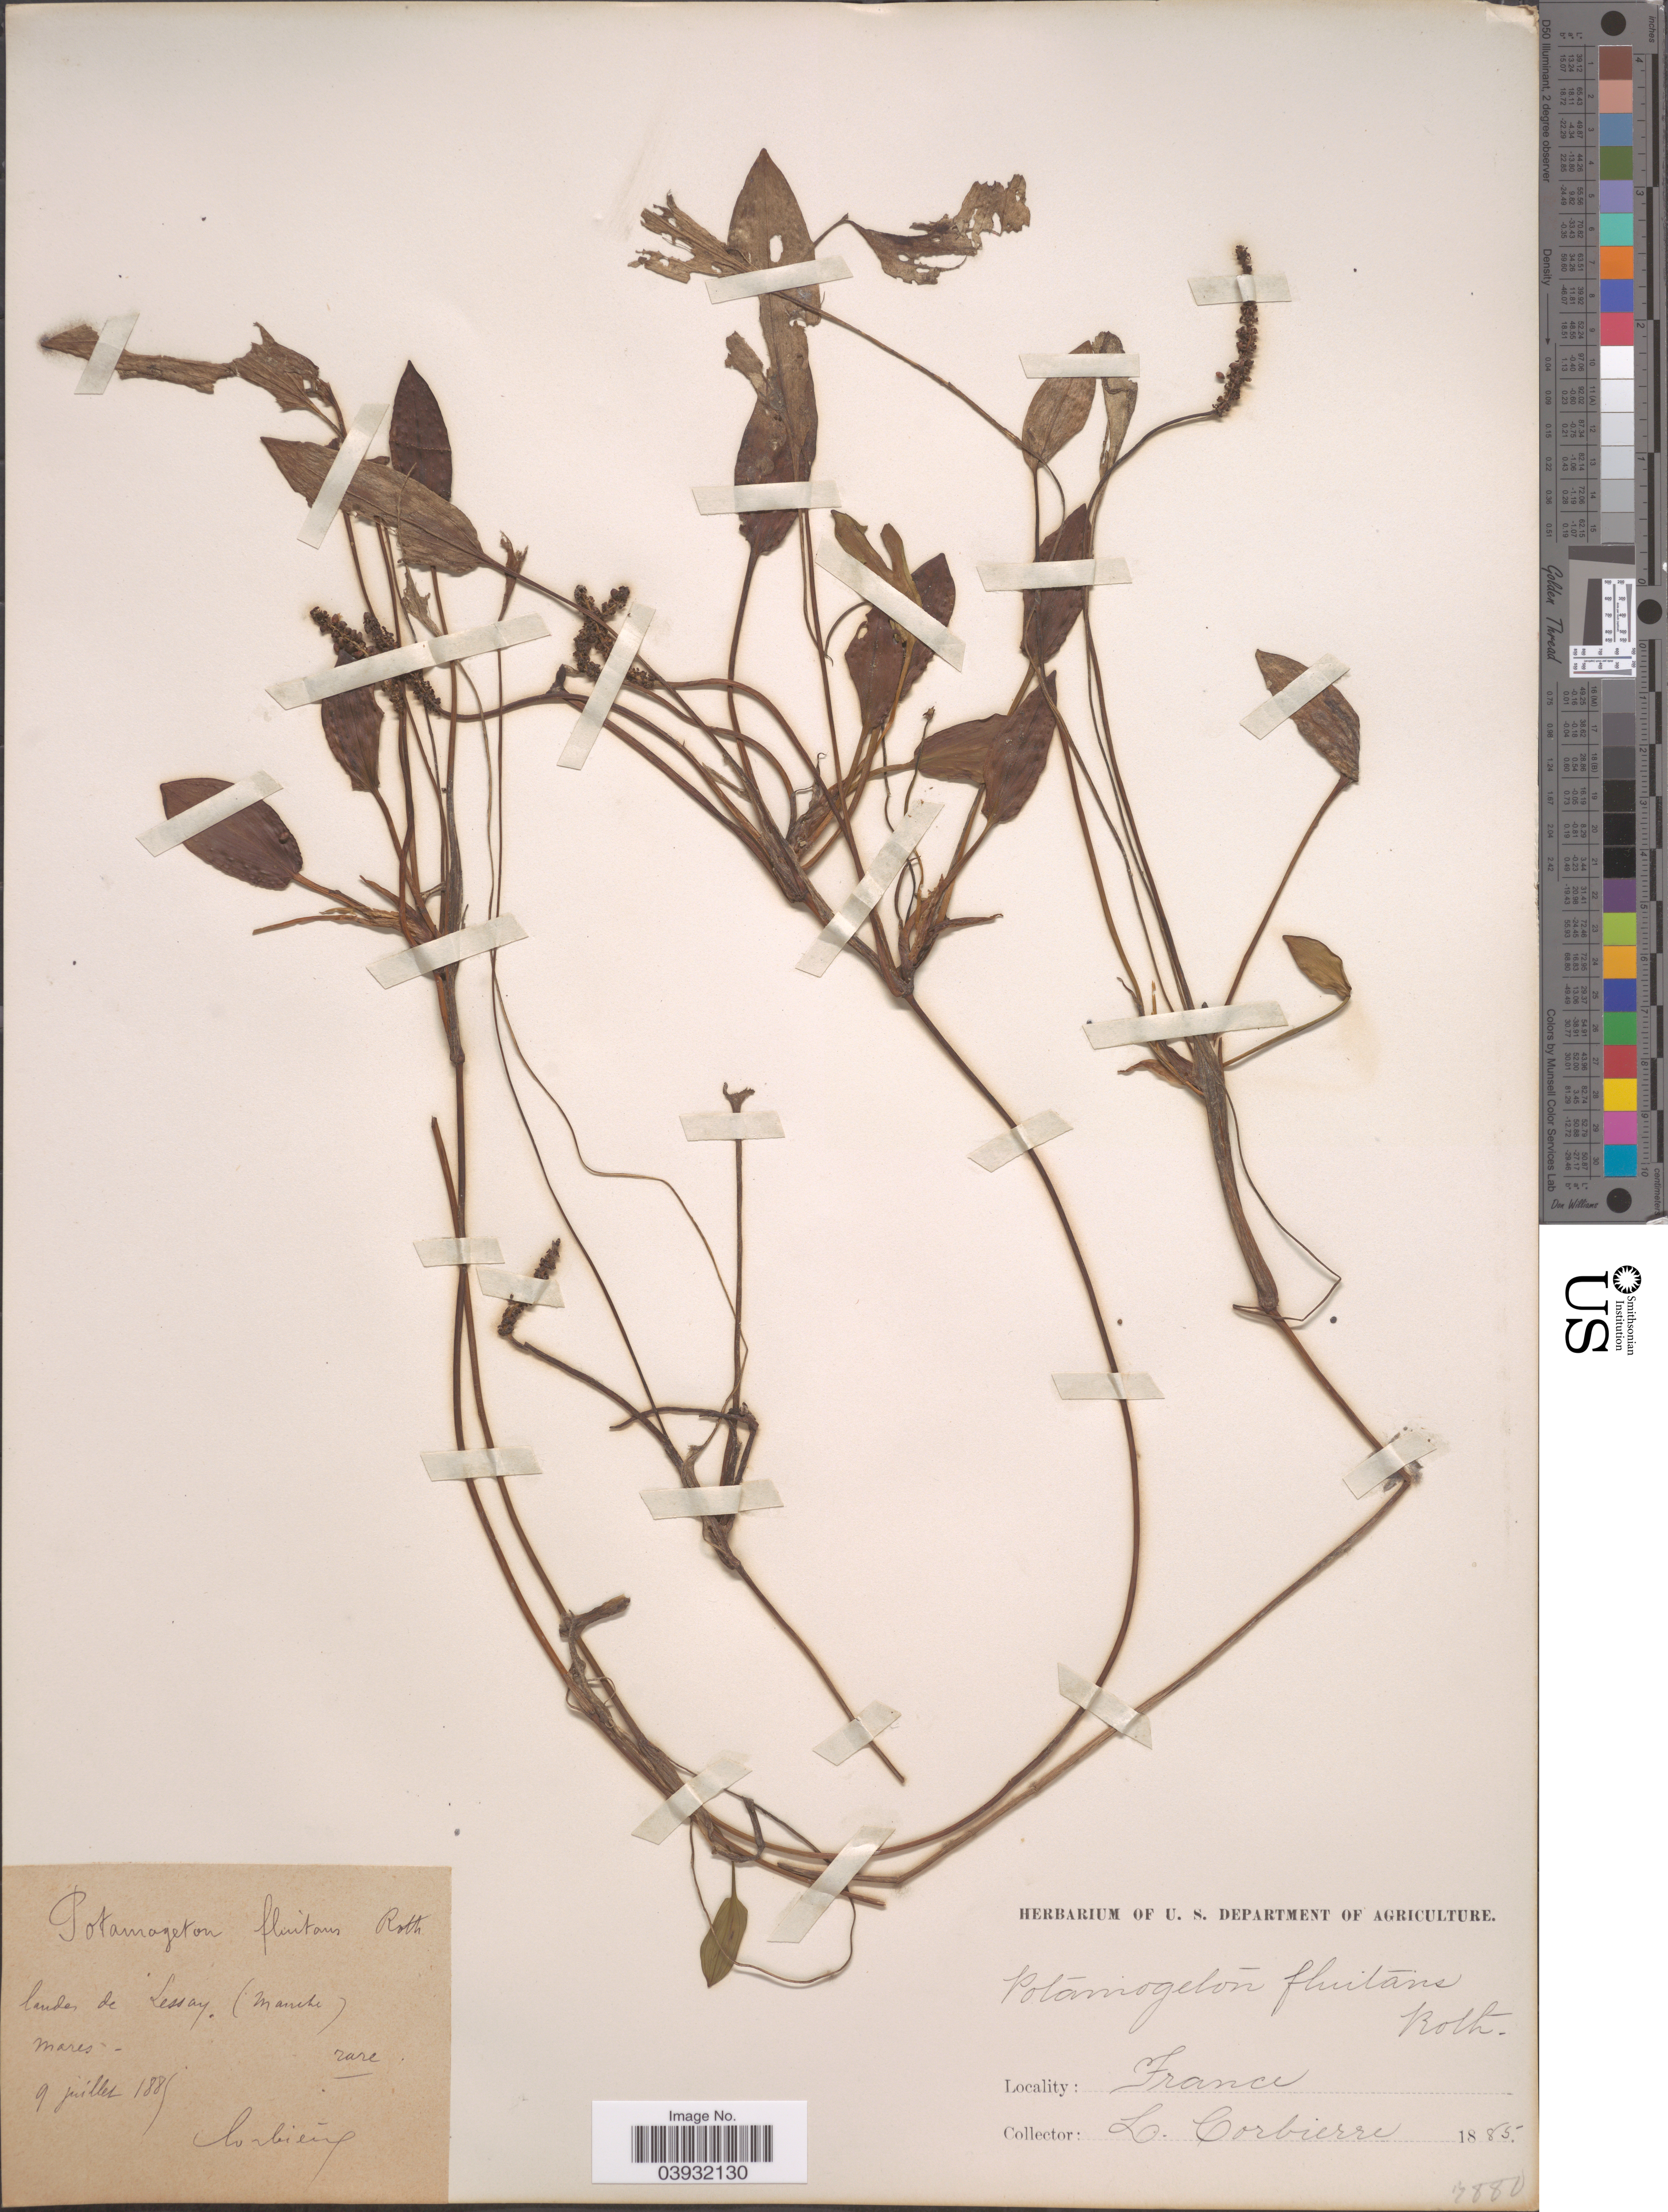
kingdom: Plantae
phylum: Tracheophyta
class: Liliopsida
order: Alismatales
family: Potamogetonaceae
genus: Potamogeton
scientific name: Potamogeton fluitans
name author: Roth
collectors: L. Corbière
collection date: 1885-07-09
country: France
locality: Landes de Lessay (manche) mares.